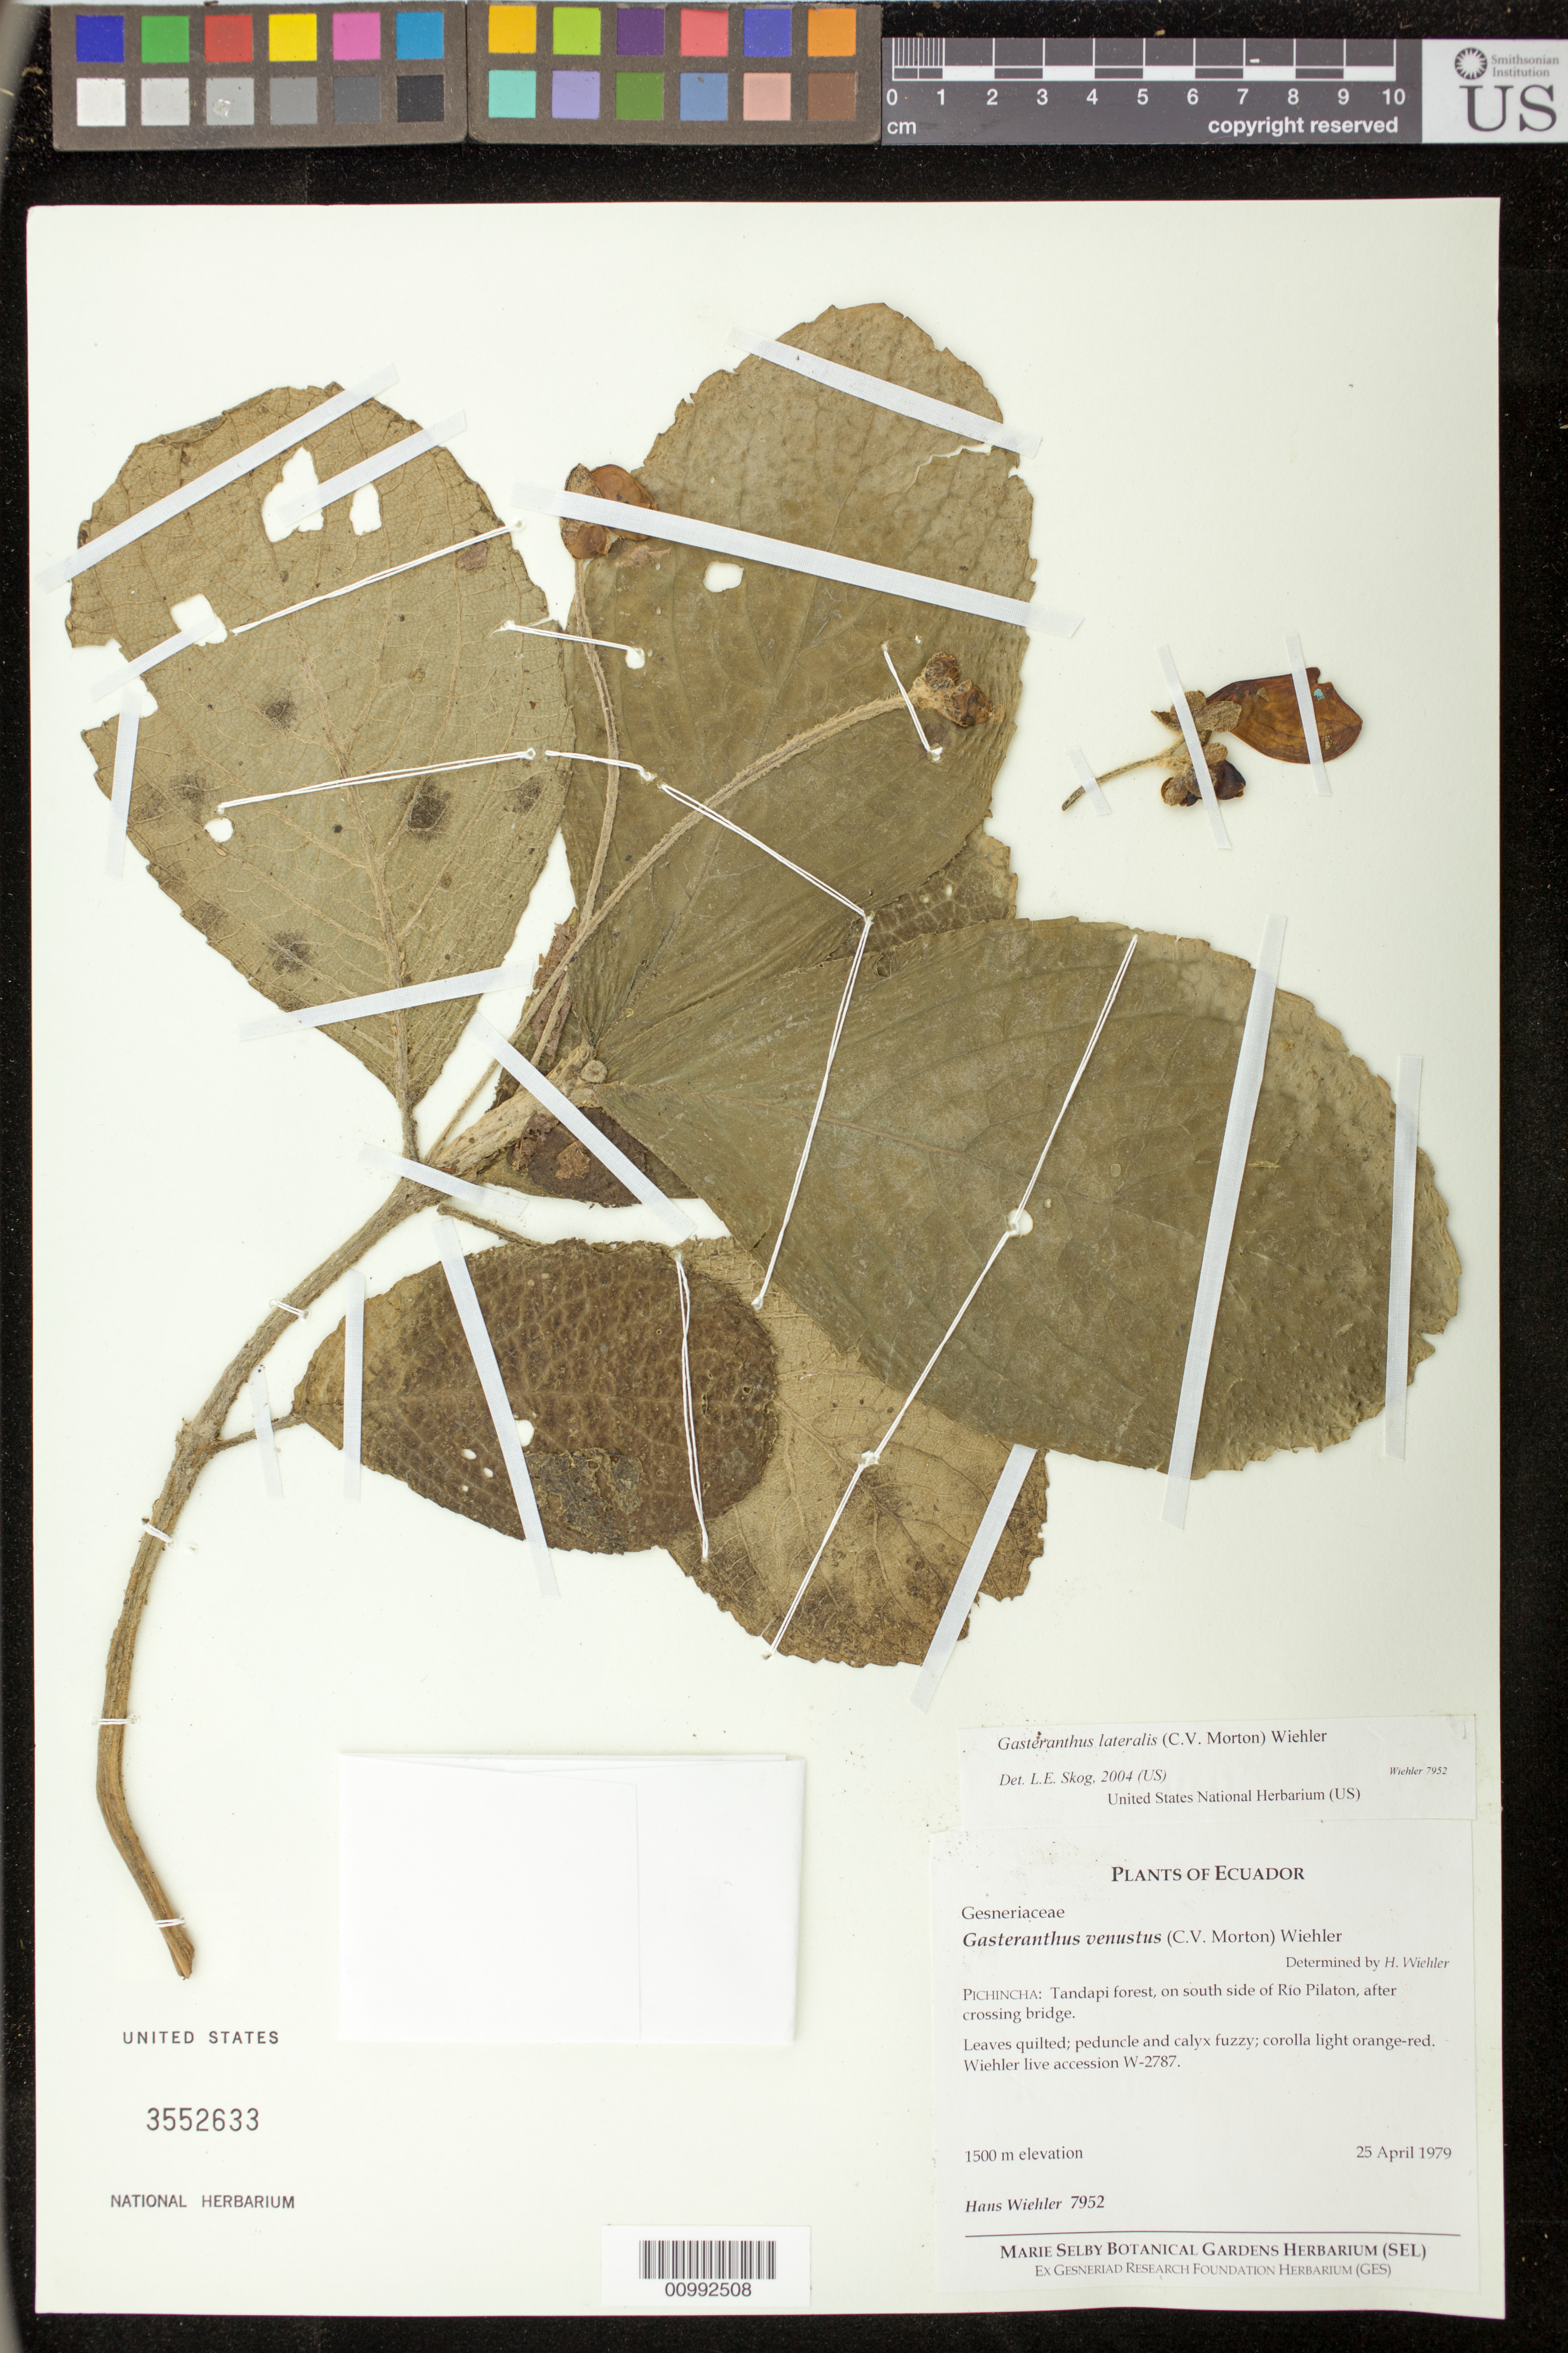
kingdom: Plantae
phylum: Tracheophyta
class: Magnoliopsida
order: Lamiales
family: Gesneriaceae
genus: Gasteranthus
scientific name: Gasteranthus lateralis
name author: (C.V. Morton) Wiehler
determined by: Skog, Laurence E.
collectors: H. J. Wiehler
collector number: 7952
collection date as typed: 25 Apr 1979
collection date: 1979-04-25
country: Ecuador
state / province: Pichincha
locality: Pichincha: Tandapi forest, on south side of Rio Pilaton, after crossing bridge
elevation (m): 1500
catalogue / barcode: US 3552633